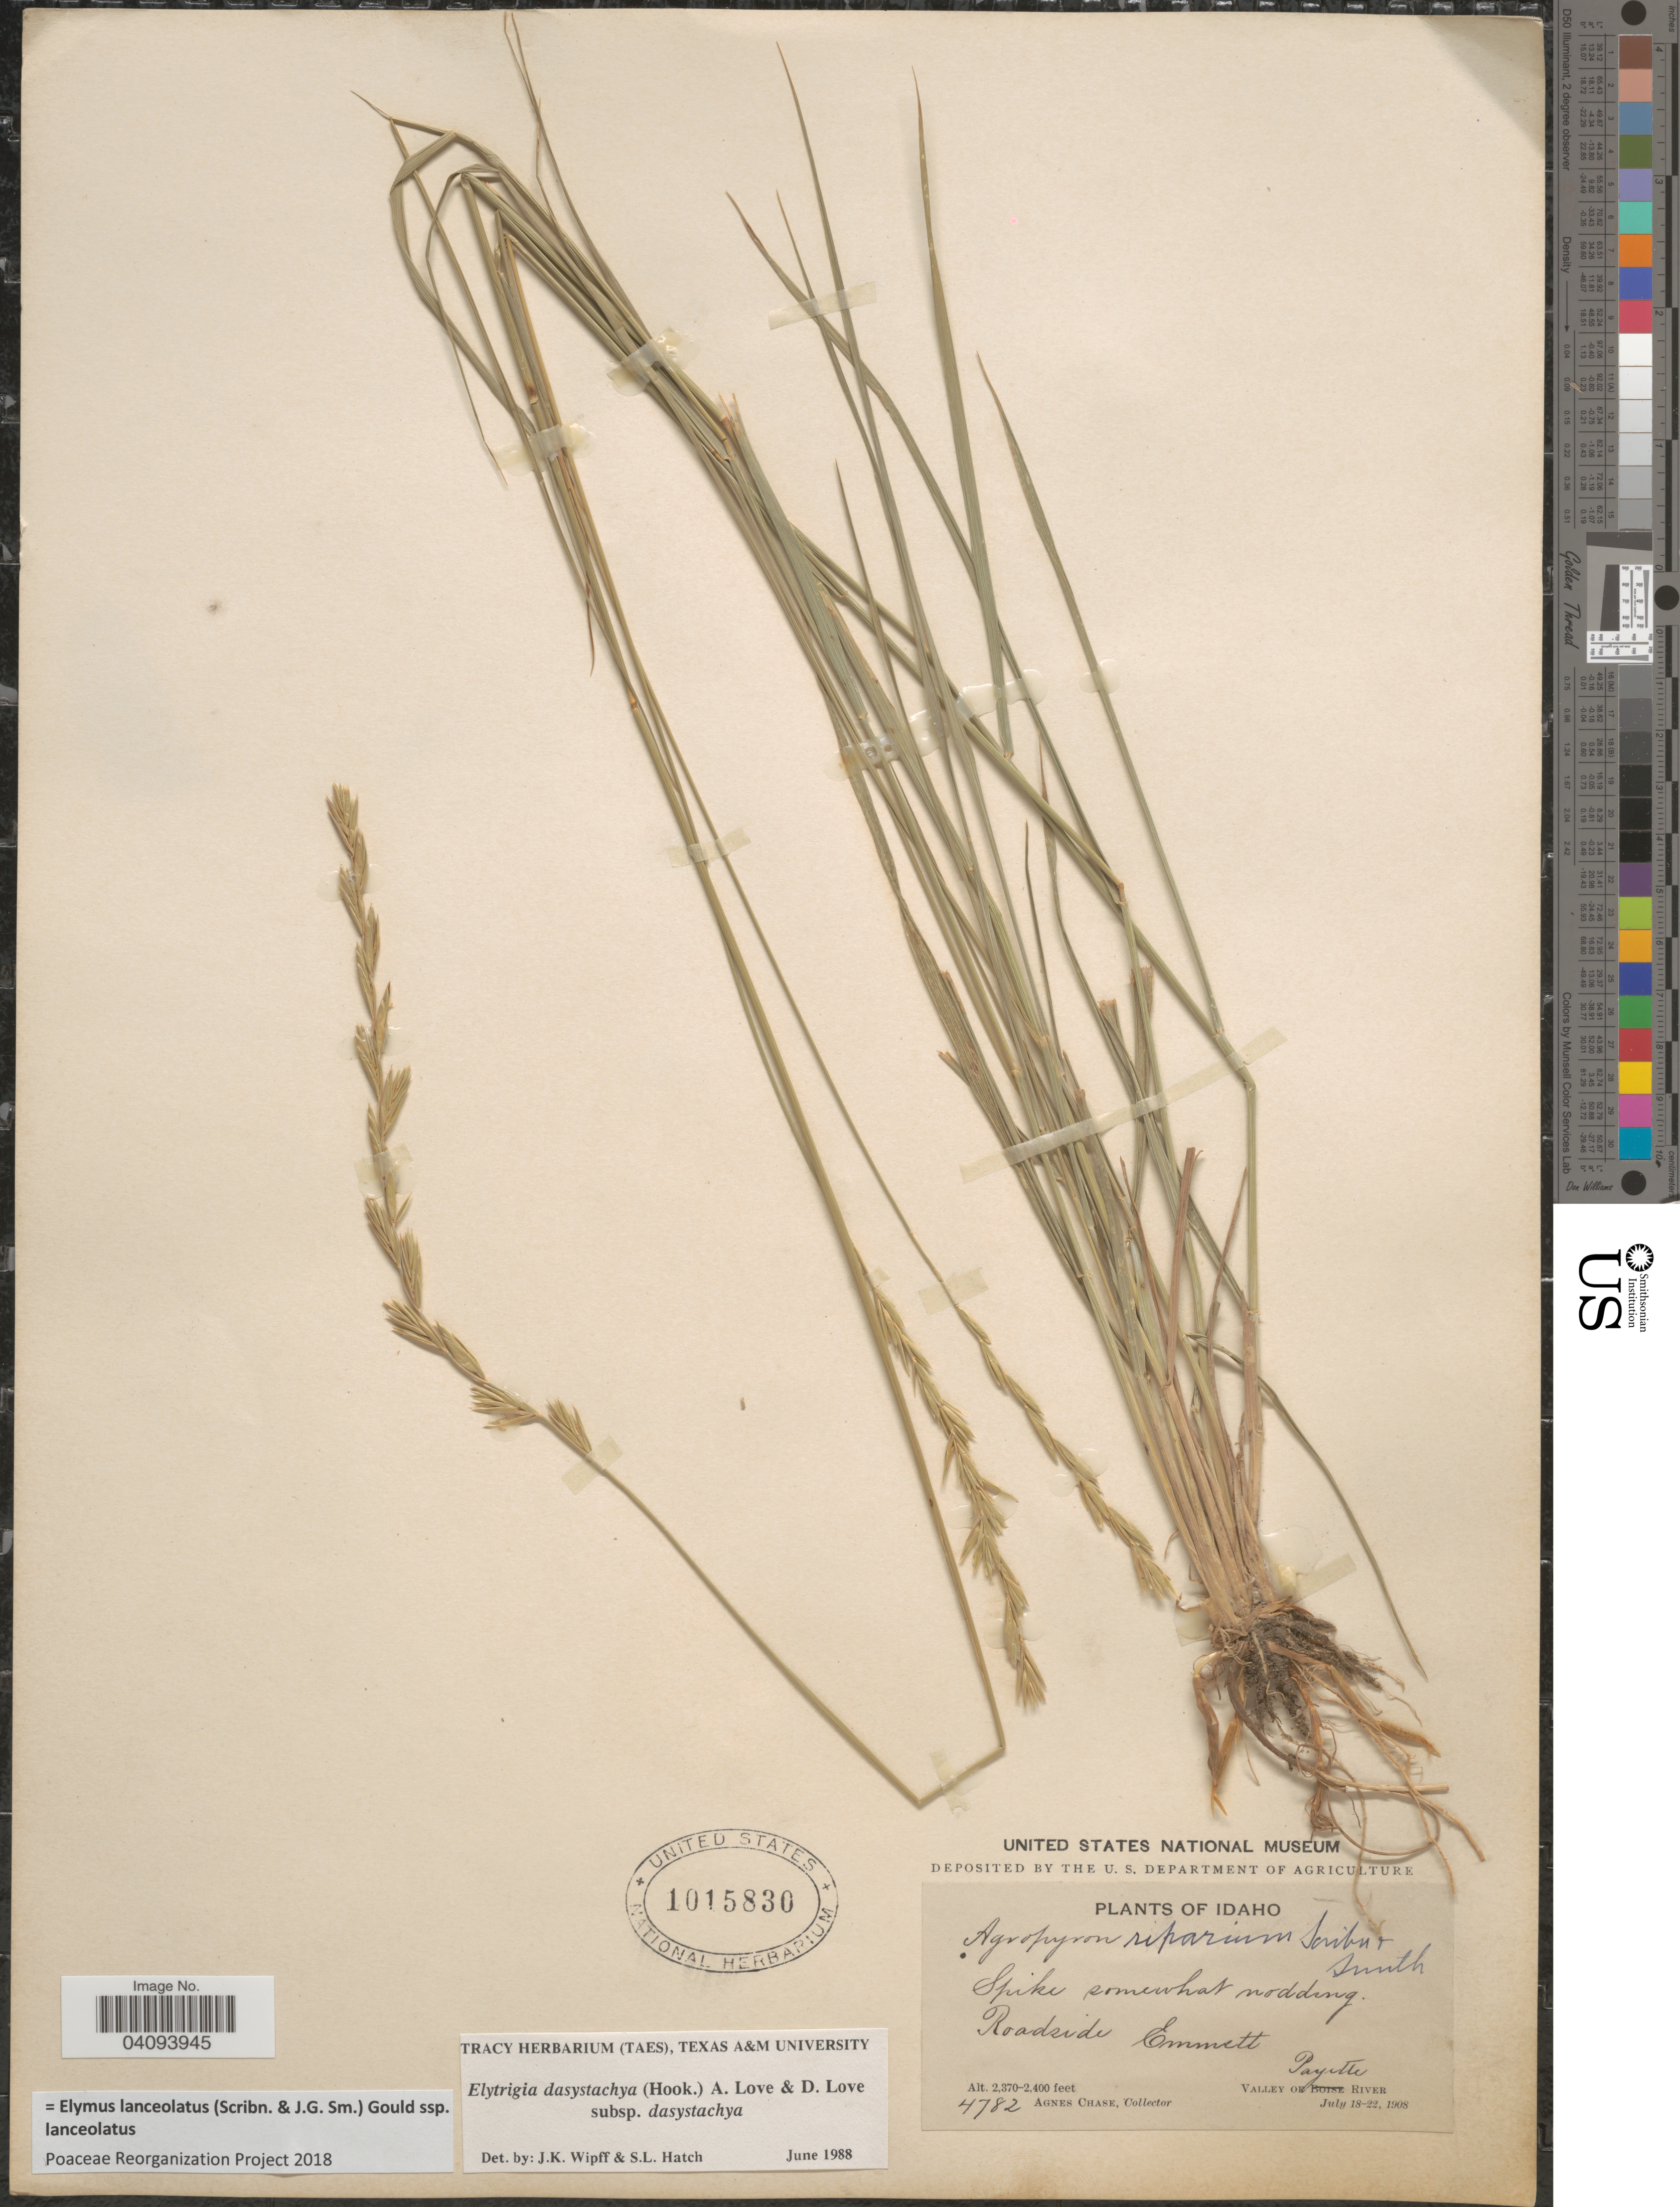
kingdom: Plantae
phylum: Tracheophyta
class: Liliopsida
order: Poales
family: Poaceae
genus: Elymus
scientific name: Elymus lanceolatus subsp. lanceolatus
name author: (Scribn. & J.G. Sm.) Gould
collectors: A. Chase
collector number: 4782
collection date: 1908-07-18/1908-07-22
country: United States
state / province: Idaho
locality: Roadside Emmett. Valley of Payette River.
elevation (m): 722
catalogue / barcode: US 1015830